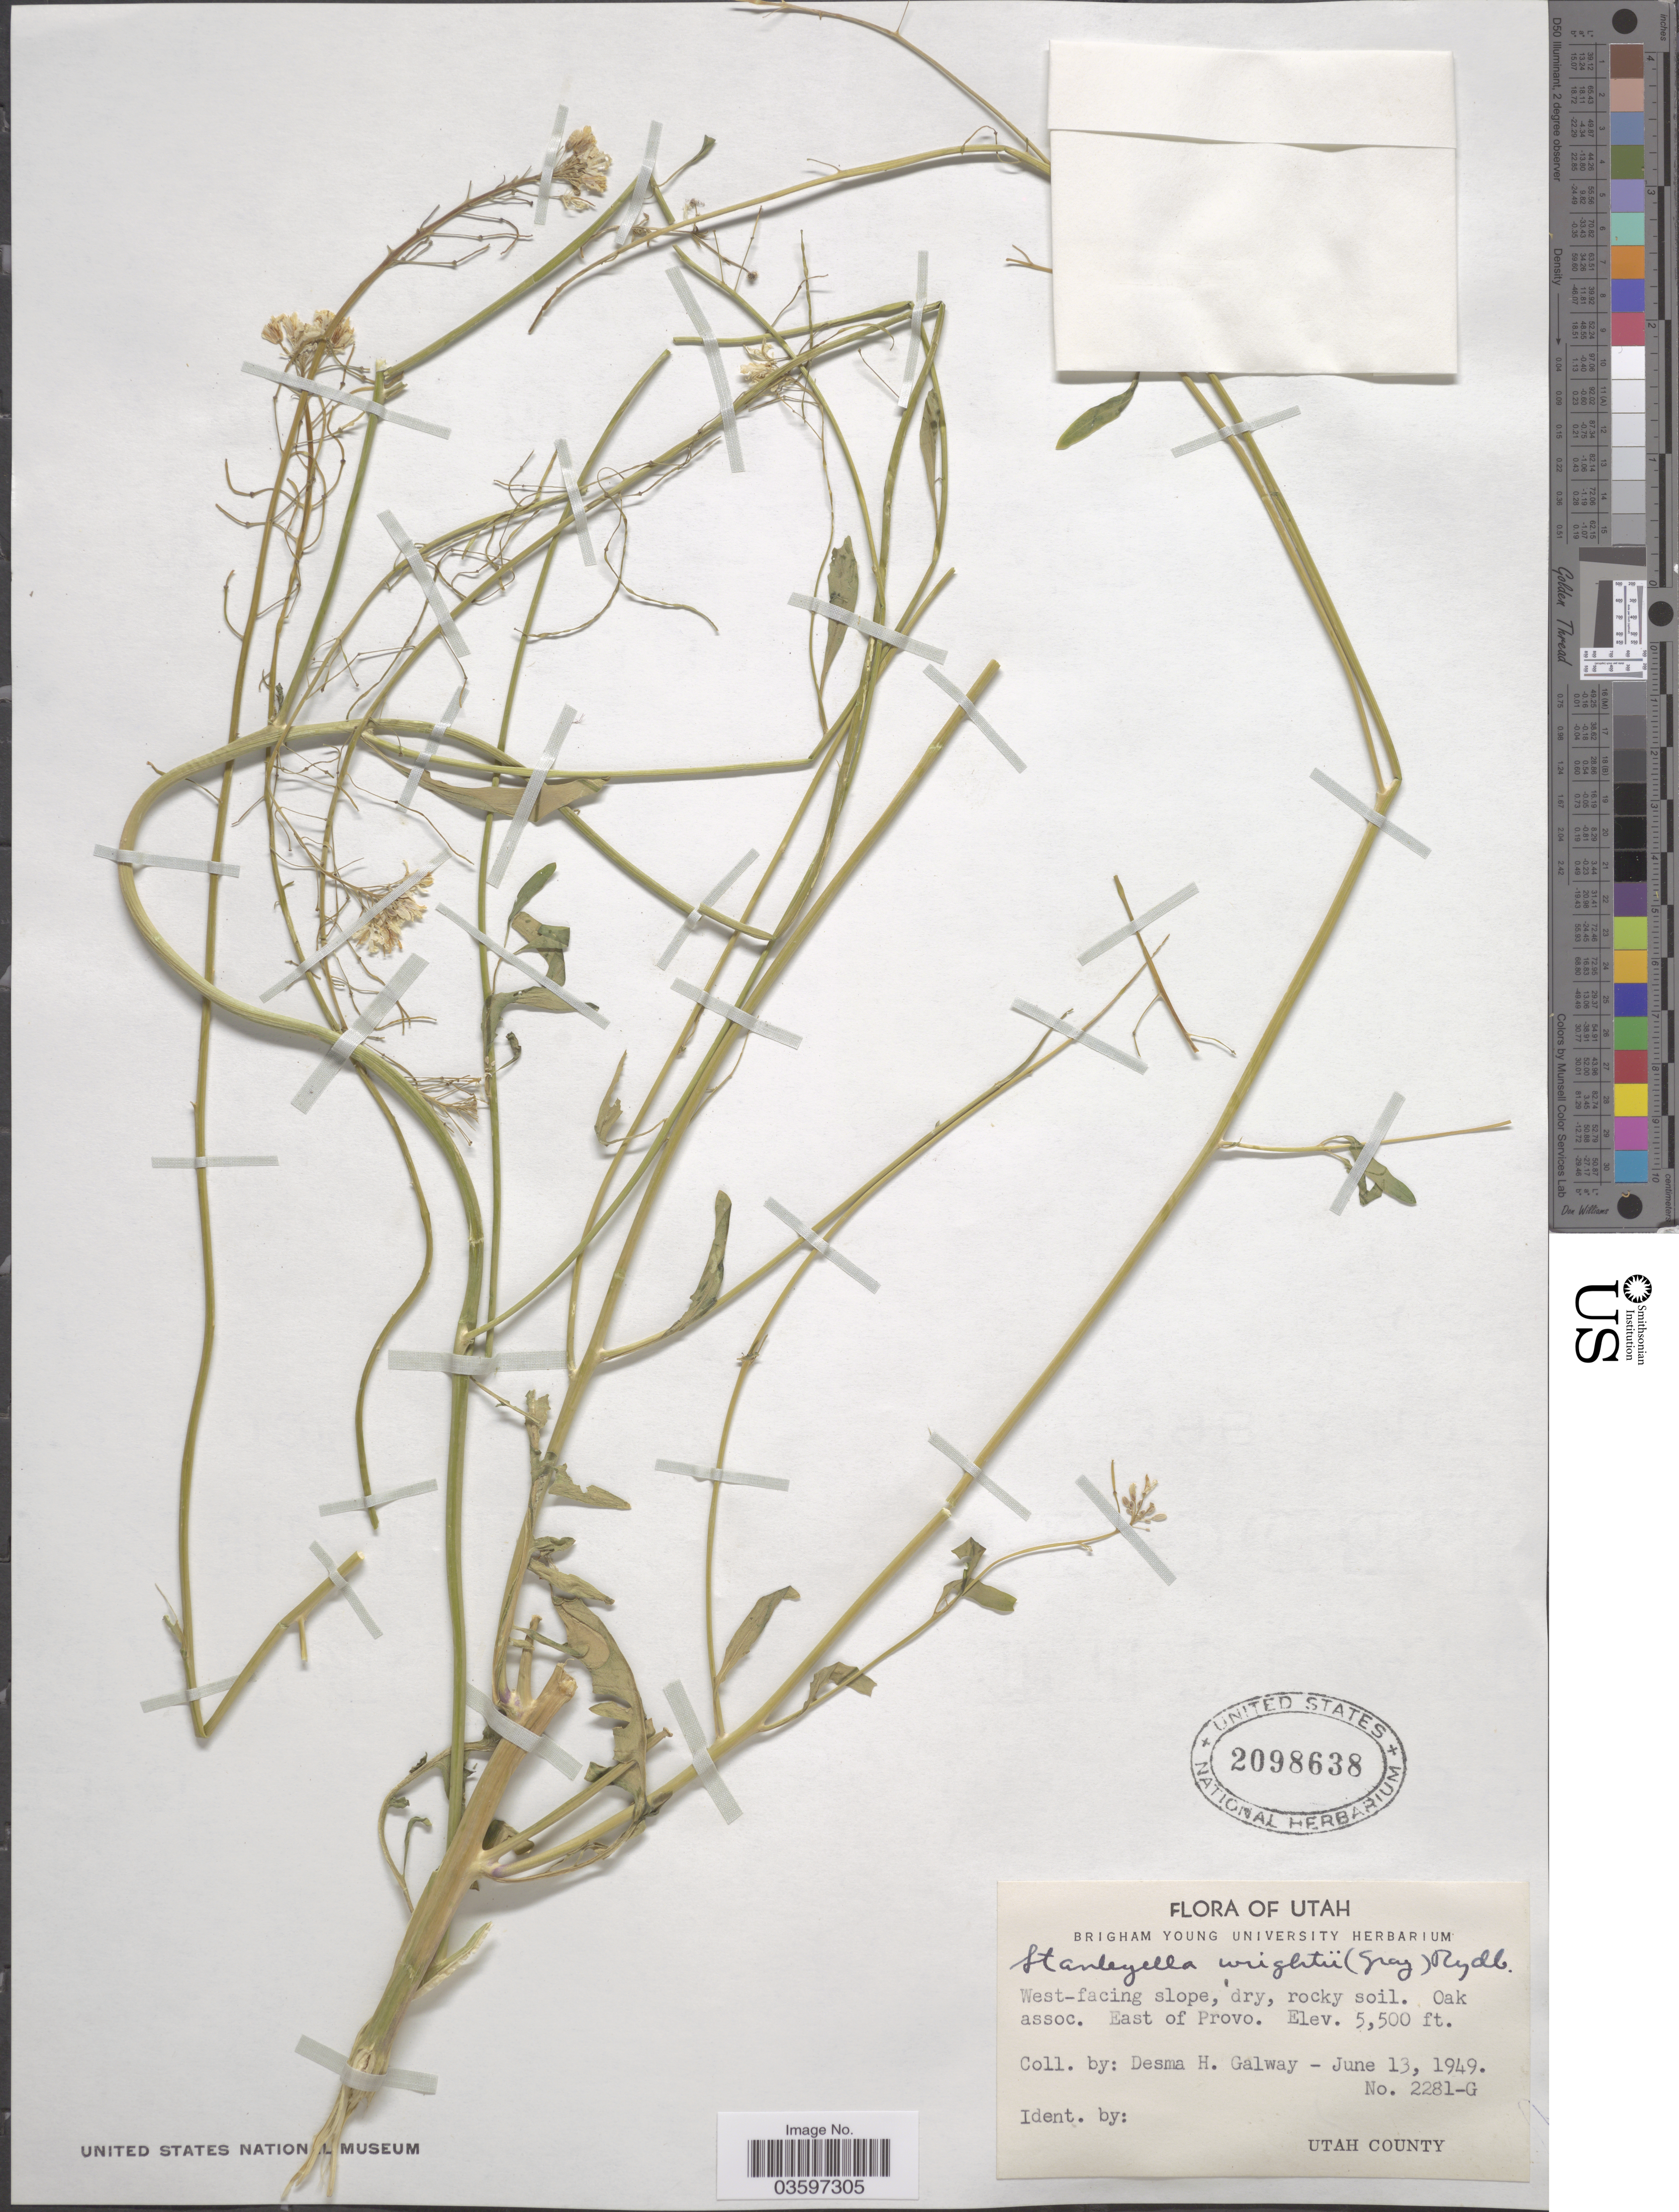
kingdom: Plantae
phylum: Tracheophyta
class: Magnoliopsida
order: Brassicales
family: Brassicaceae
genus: Stanleyella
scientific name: Stanleyella wrightii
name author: Rydb.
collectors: D. Galway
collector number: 2281-G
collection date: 1949-06-13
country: United States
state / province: Utah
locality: Oak assoc. East of Provo.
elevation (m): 1676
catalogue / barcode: US 2098638